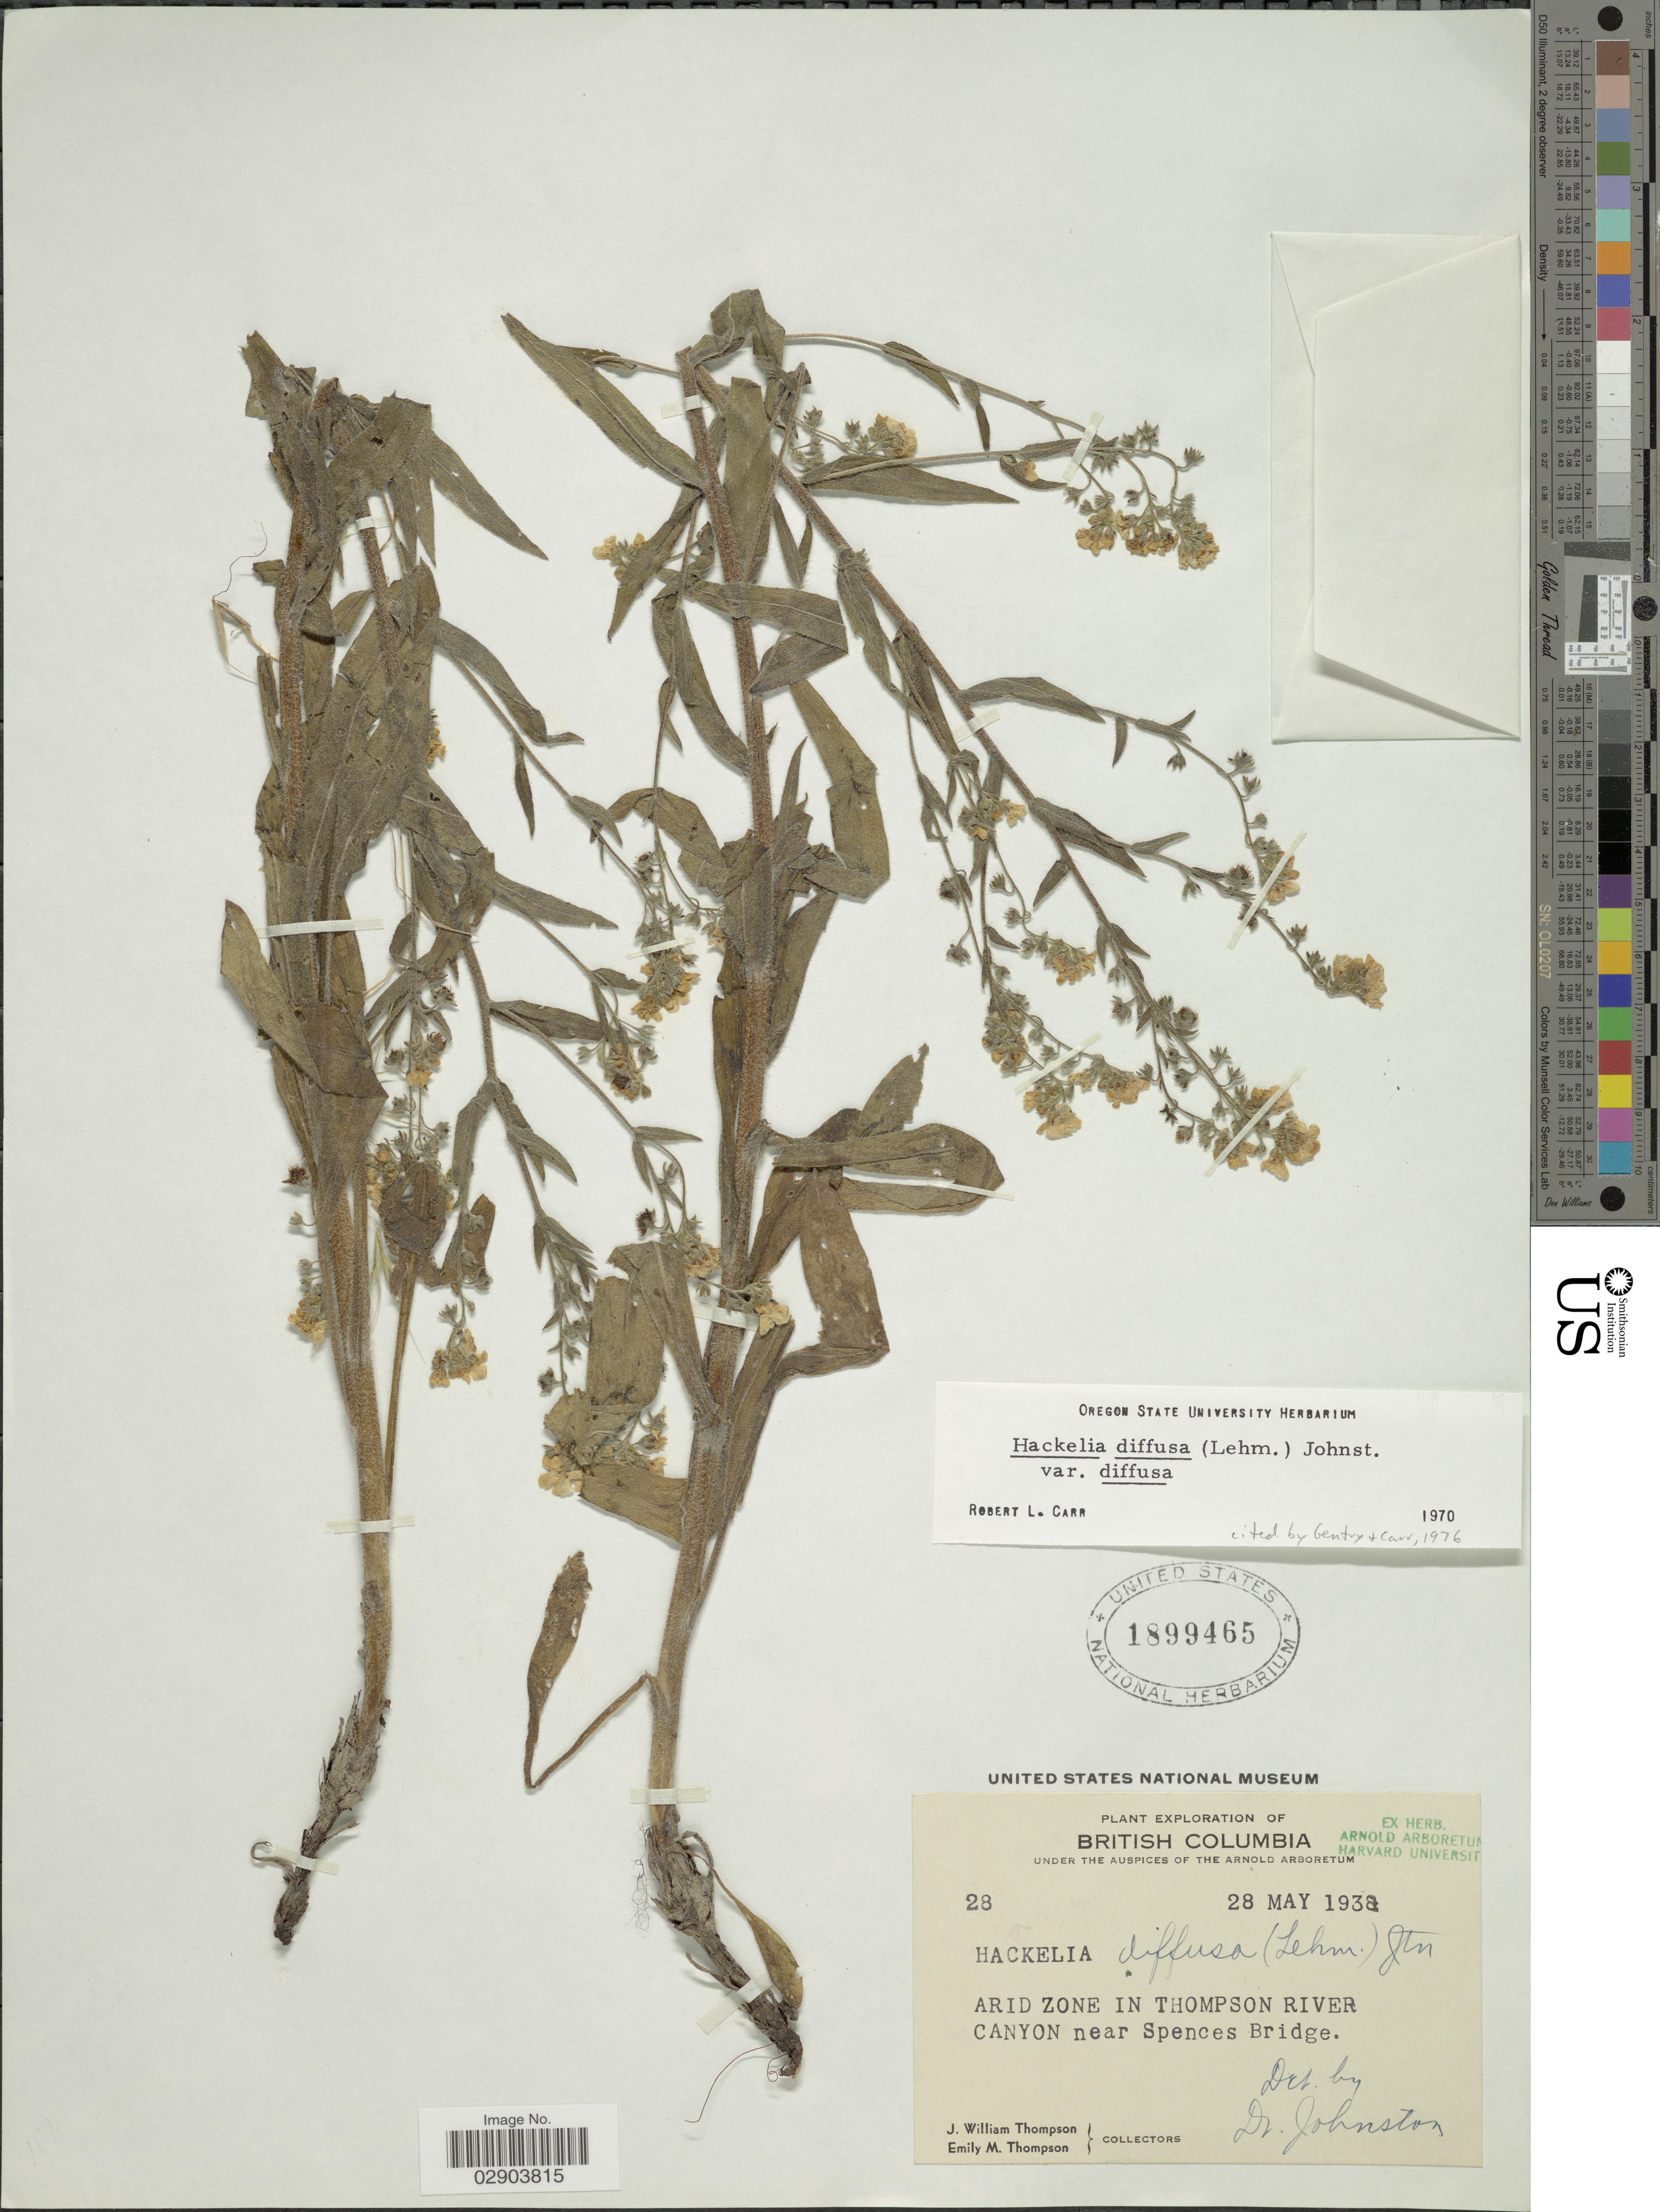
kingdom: Plantae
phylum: Tracheophyta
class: Magnoliopsida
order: Boraginales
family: Boraginaceae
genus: Hackelia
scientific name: Hackelia diffusa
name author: (Douglas ex Lehm.) I.M. Johnst.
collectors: J. W. Thompson & E. M. Thompson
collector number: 28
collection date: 1938-05-28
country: Canada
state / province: British Columbia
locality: Arid Zone in Thompson River, Canyon near Spences Bridge.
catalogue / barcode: US 1899465